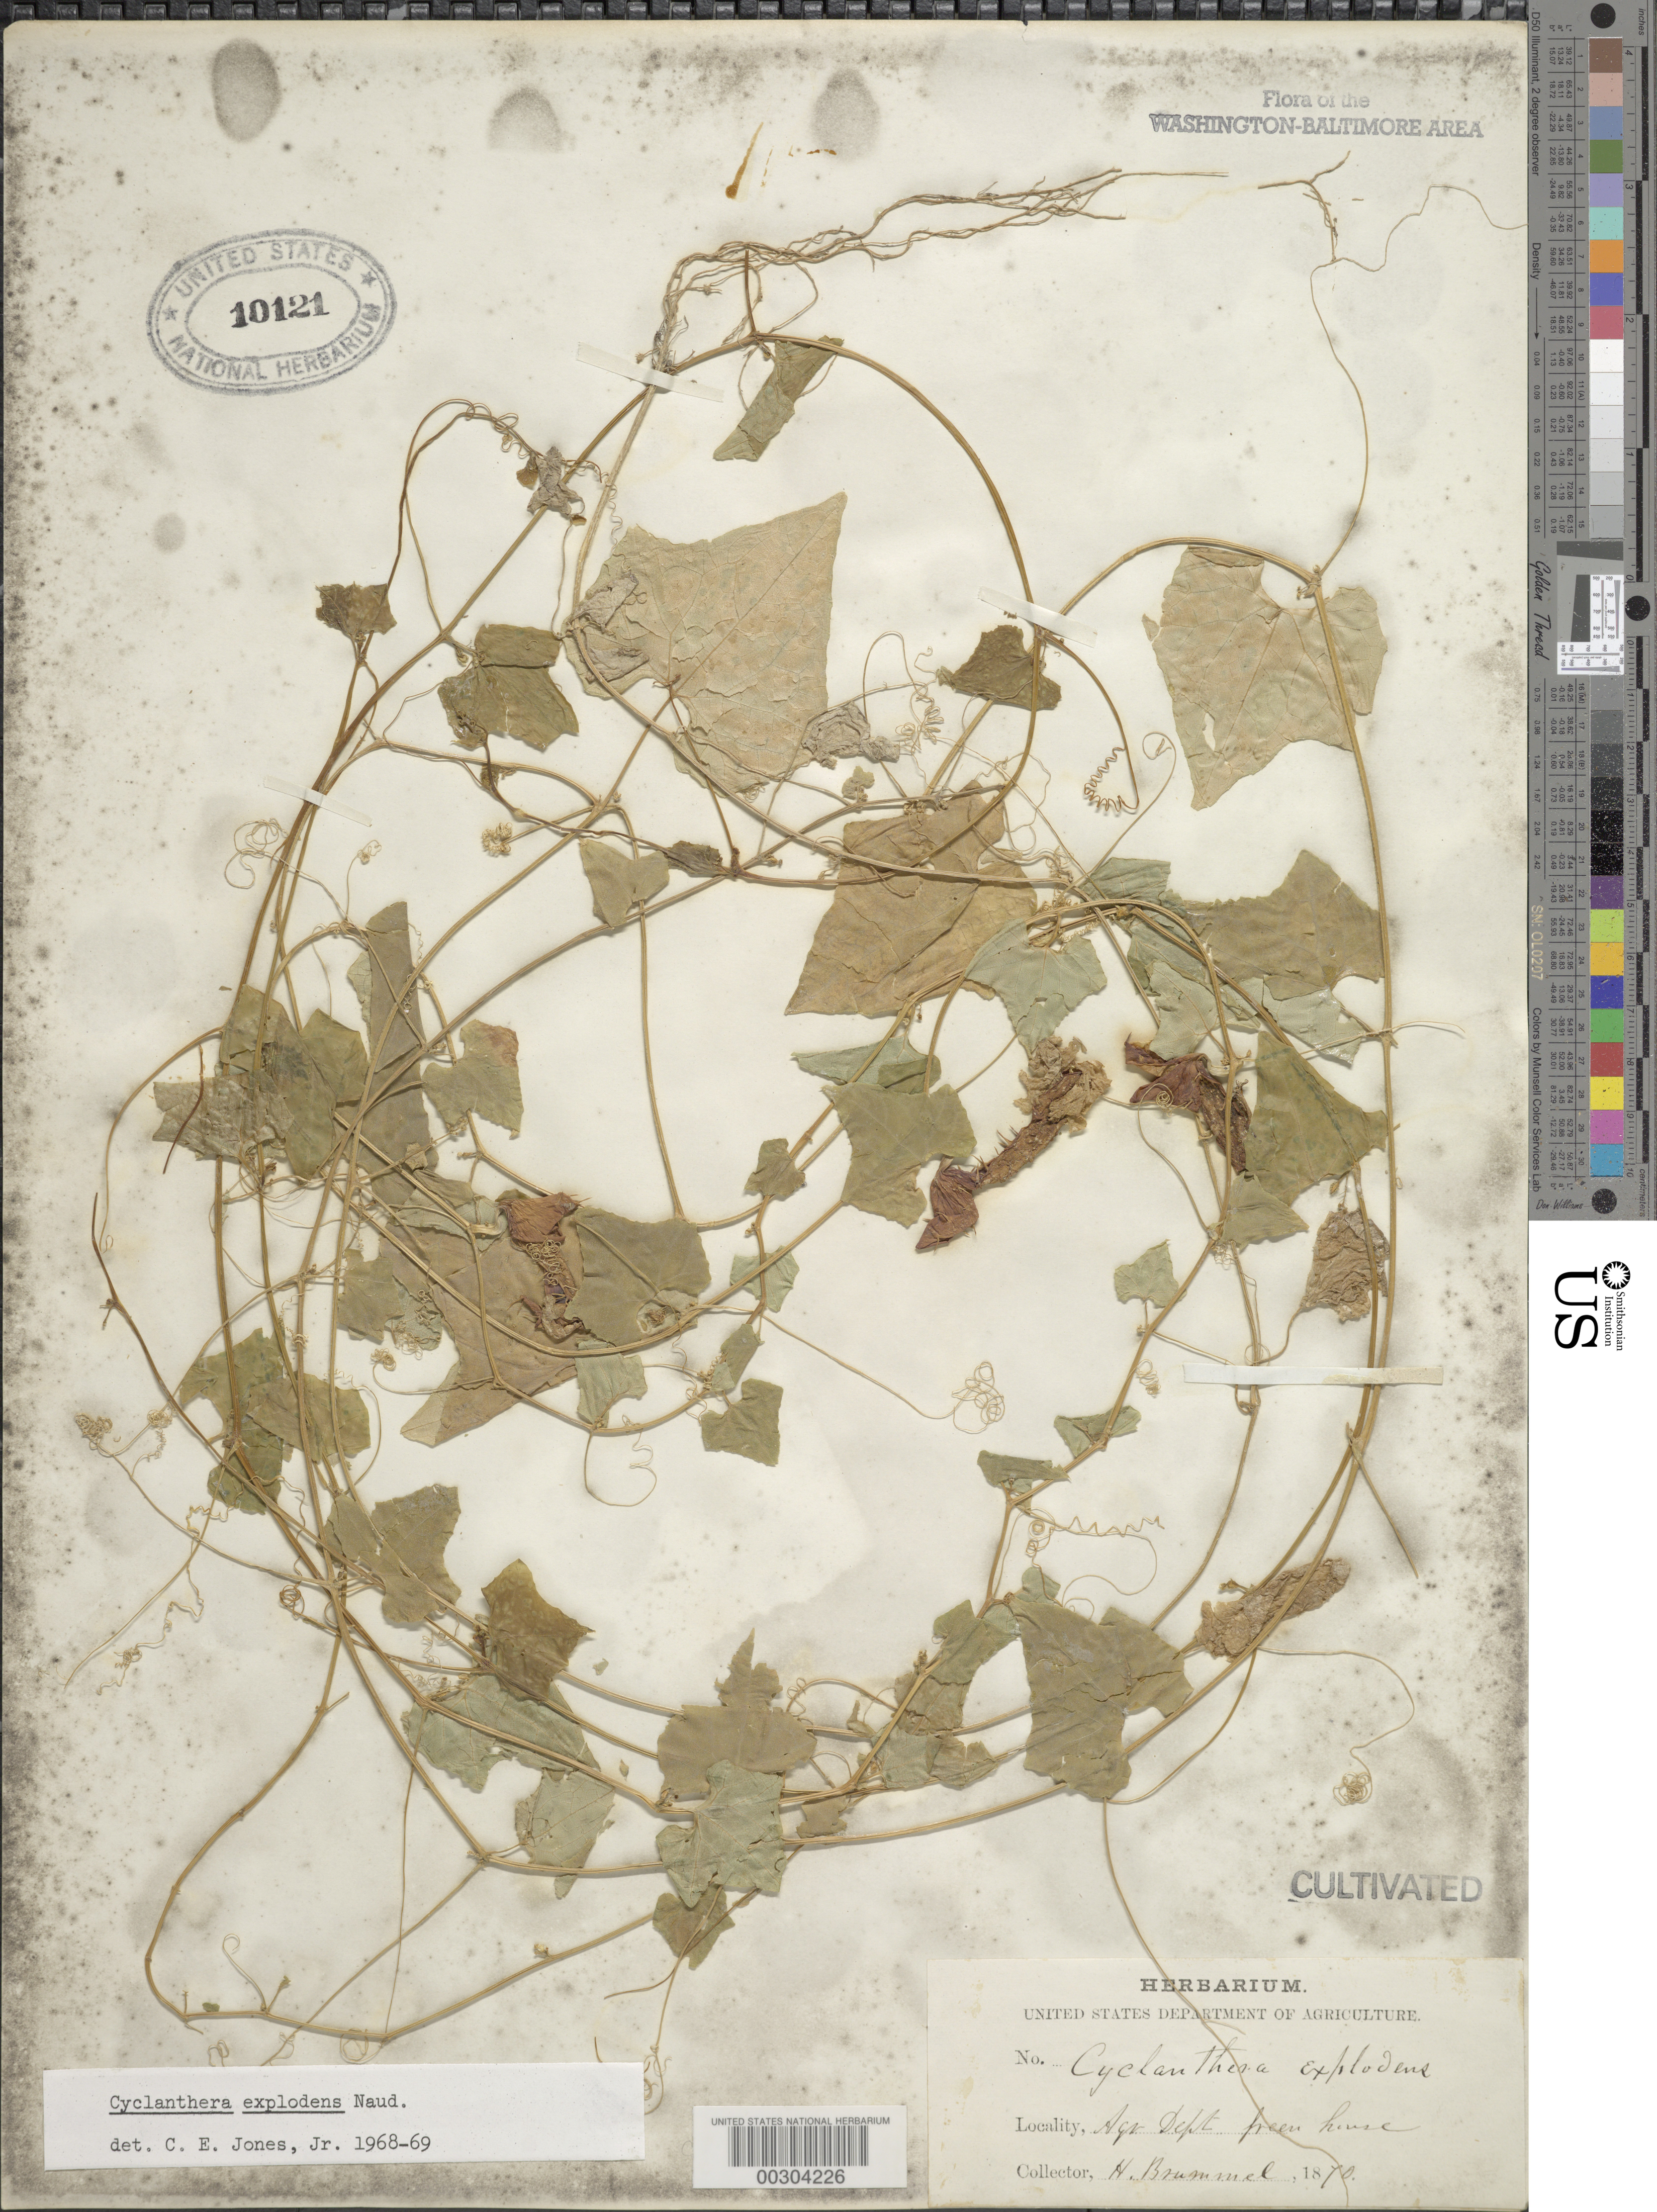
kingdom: Plantae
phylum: Tracheophyta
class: Magnoliopsida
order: Cucurbitales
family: Cucurbitaceae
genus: Cyclanthera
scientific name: Cyclanthera explodens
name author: Naudin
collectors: H. Brummel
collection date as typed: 1870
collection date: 1870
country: United States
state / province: District of Columbia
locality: Department of Agriculture Greenhouse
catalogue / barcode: US 10121